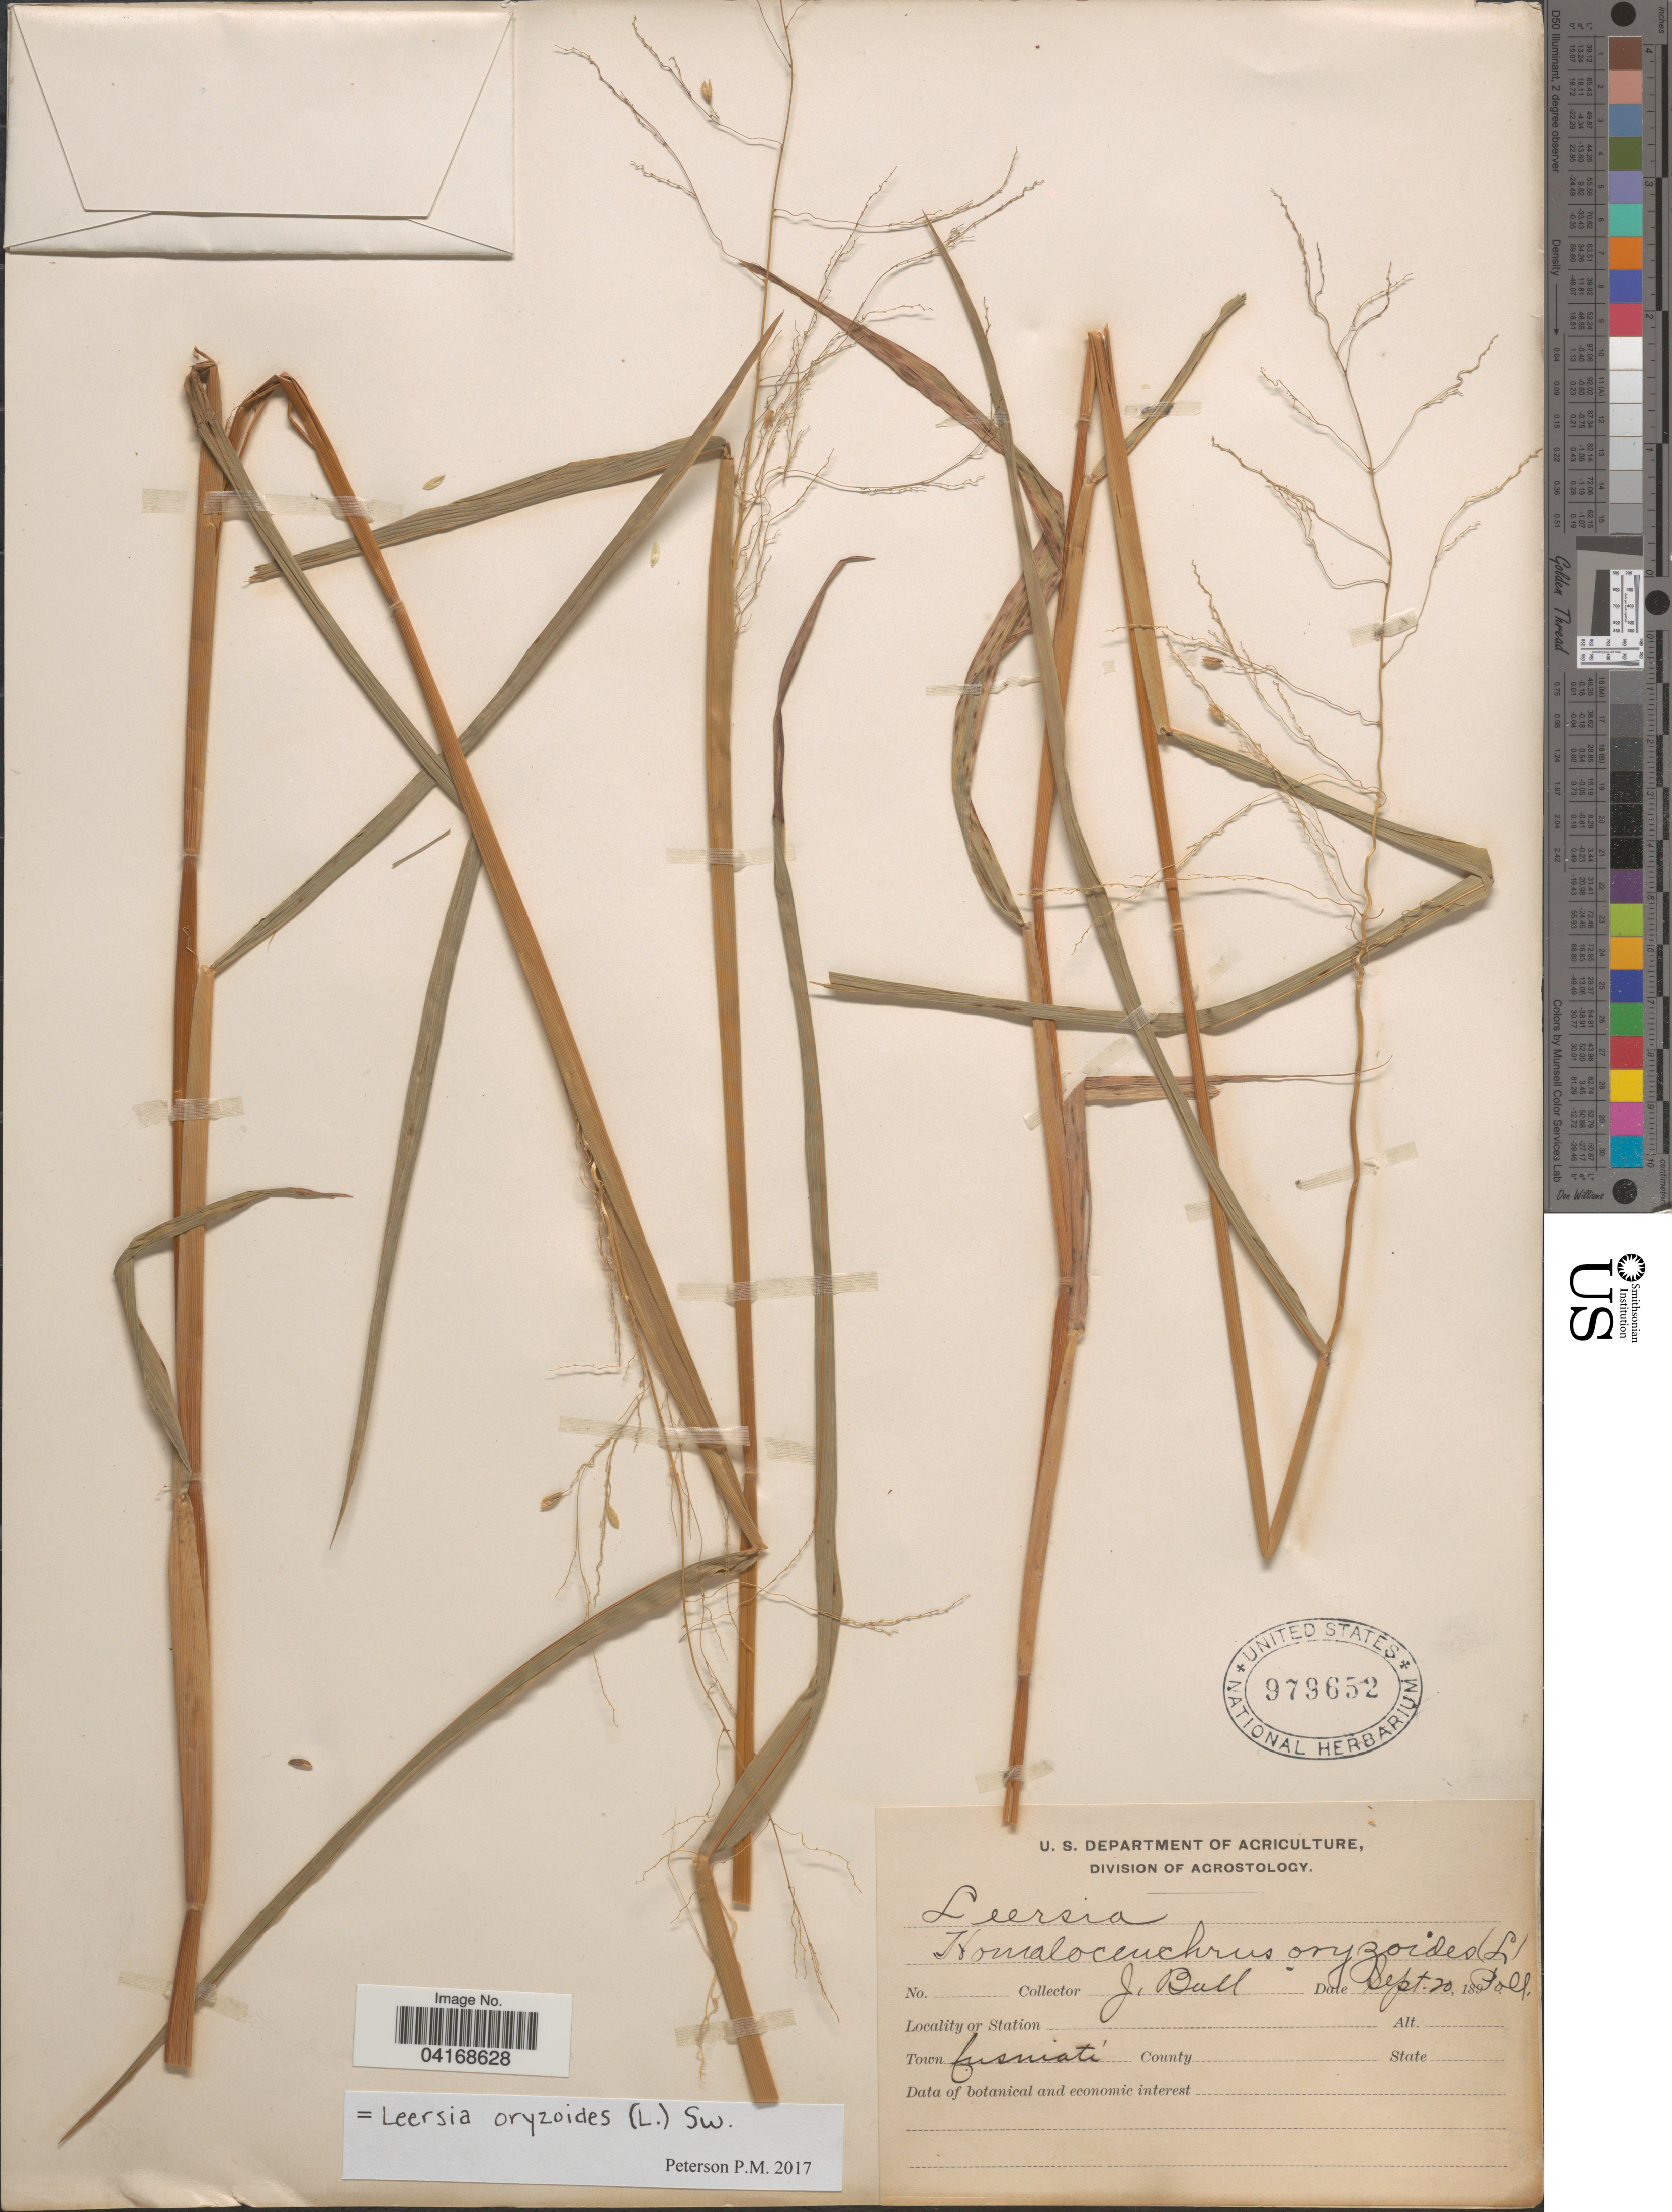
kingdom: Plantae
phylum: Tracheophyta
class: Liliopsida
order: Poales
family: Poaceae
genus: Leersia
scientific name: Leersia oryzoides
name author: (L.) Sw.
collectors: J. Ball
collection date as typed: Sept. 20 189.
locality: Town Cusniati [interpreted].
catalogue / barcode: US 979652